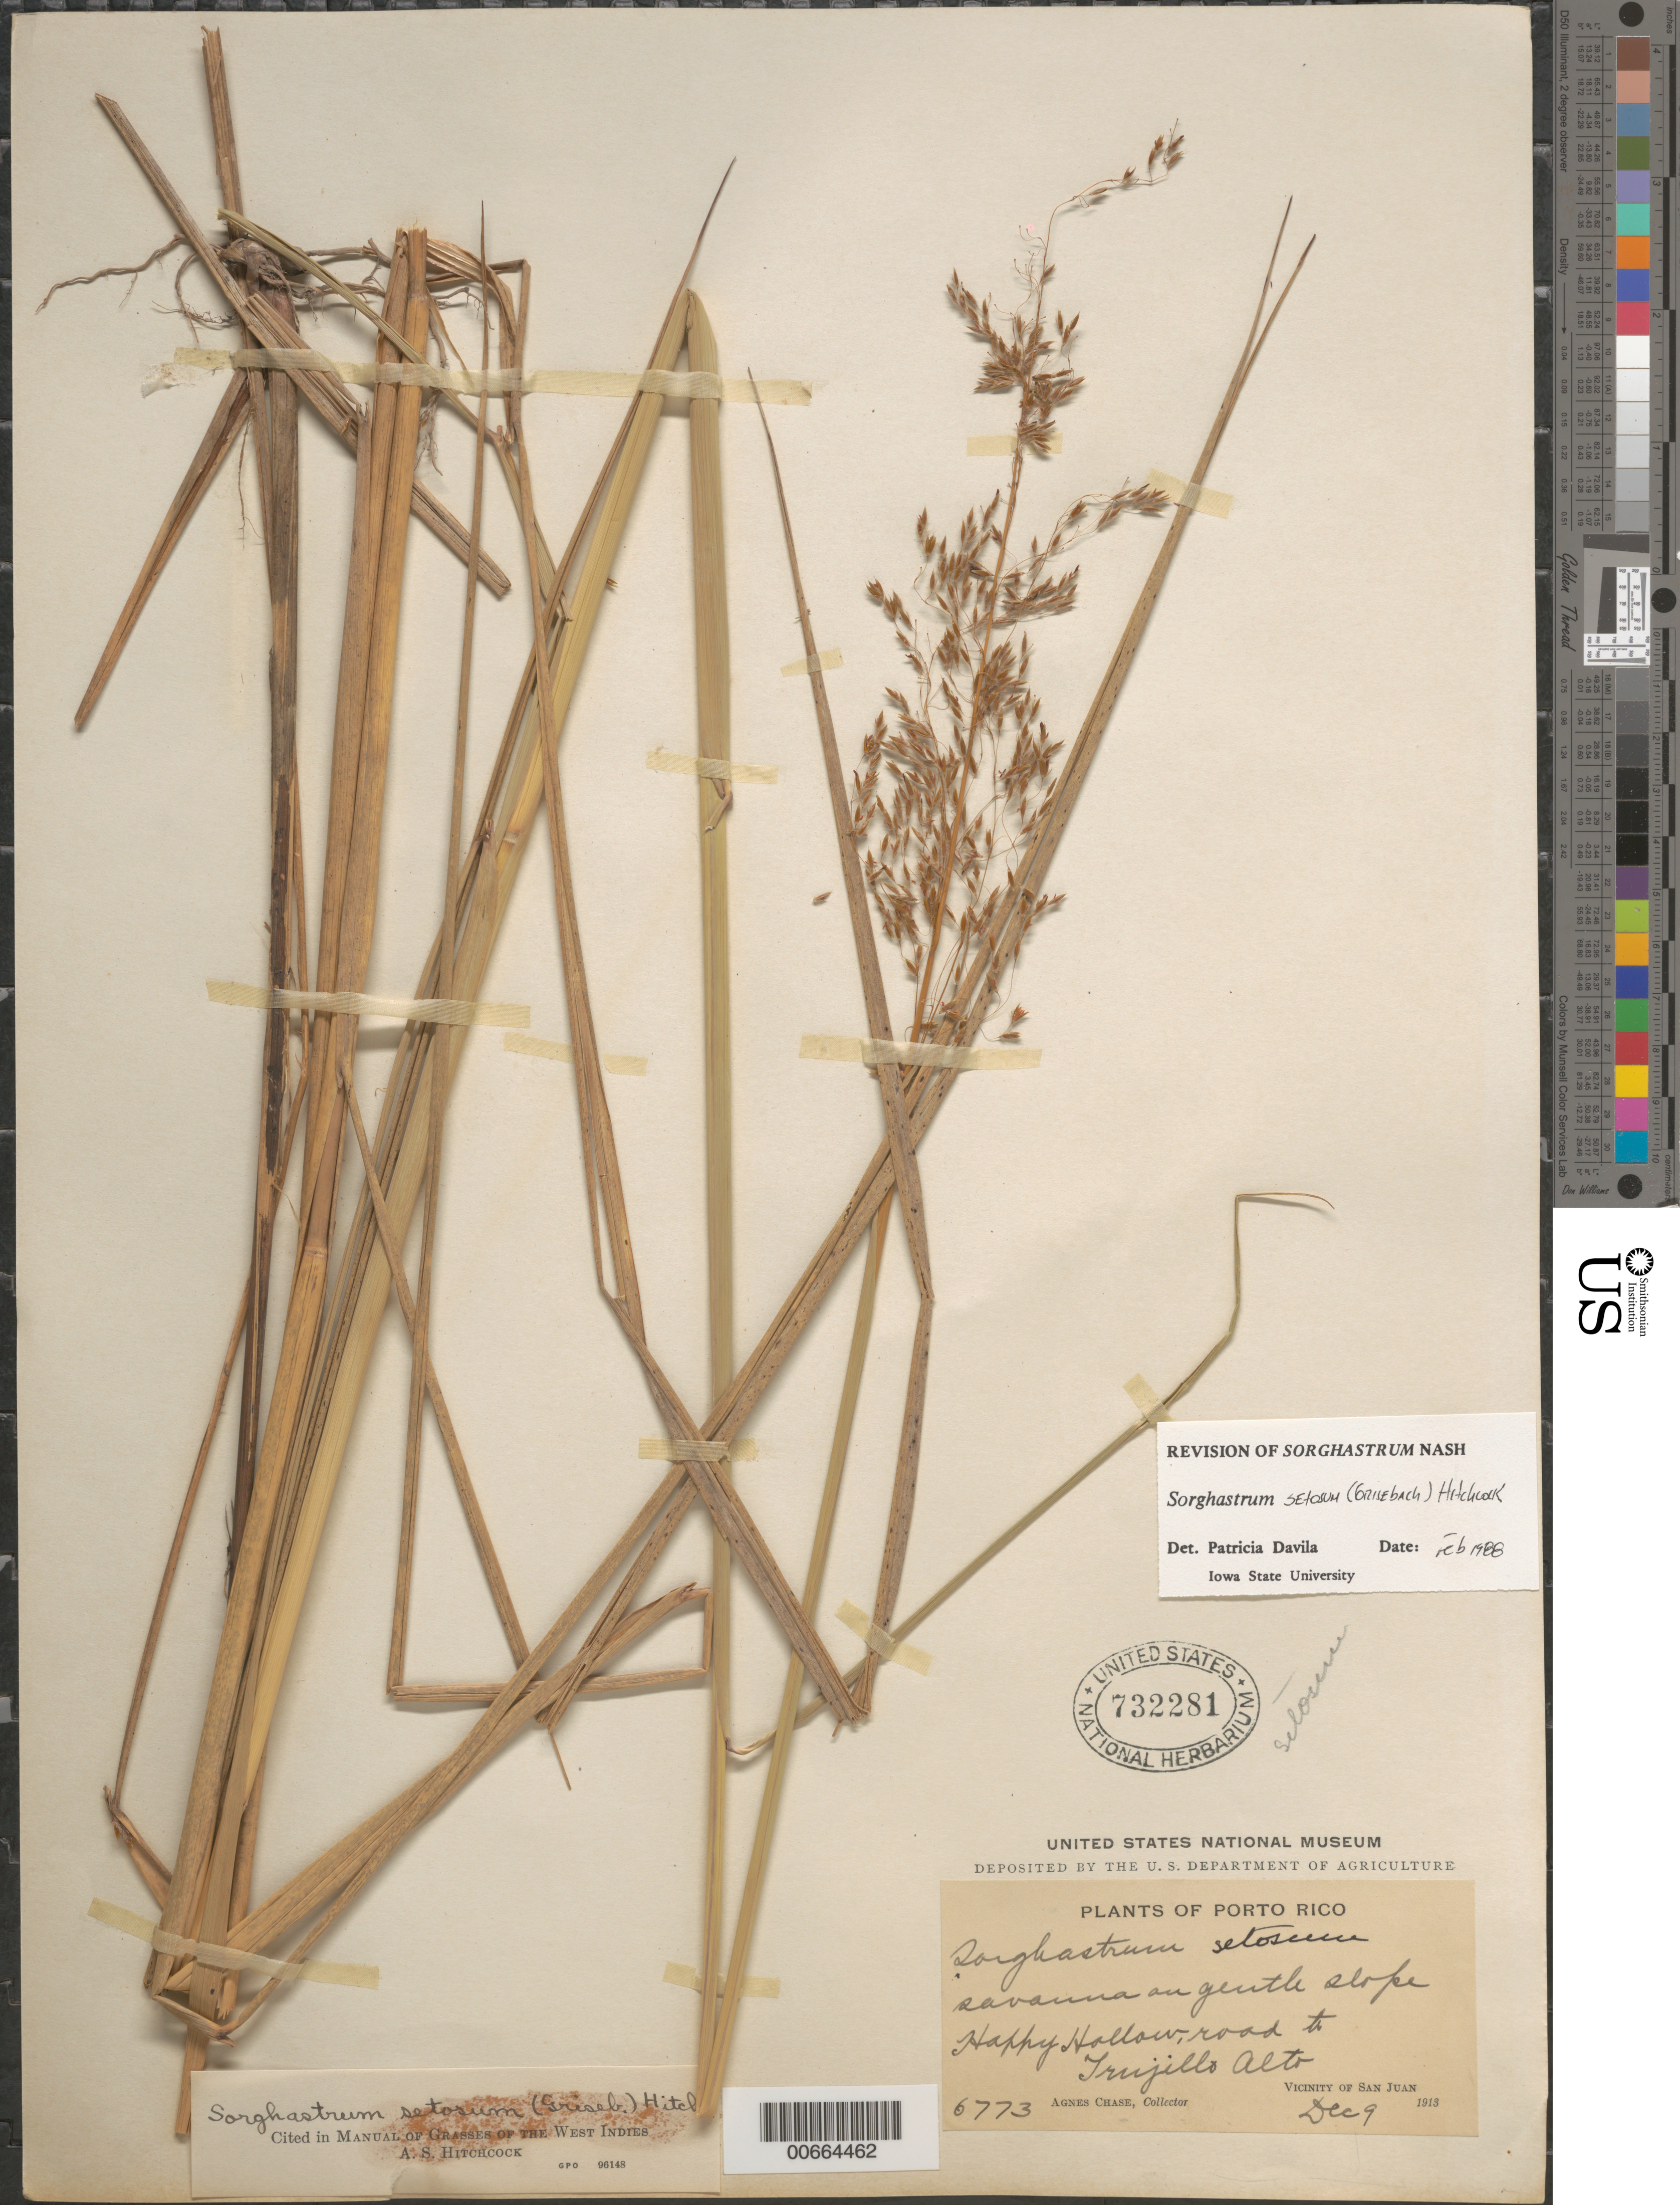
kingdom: Plantae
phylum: Tracheophyta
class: Liliopsida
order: Poales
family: Poaceae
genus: Sorghastrum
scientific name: Sorghastrum setosum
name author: (Griseb.) Hitchc.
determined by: Dávila, P. D.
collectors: A. Chase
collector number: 6773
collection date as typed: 09 Dec 1913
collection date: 1913-12-09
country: Puerto Rico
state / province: Trujillo Alto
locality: Happy Hollow, road to Trujillo Alto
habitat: Savanna on gentle slope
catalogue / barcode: US 732281